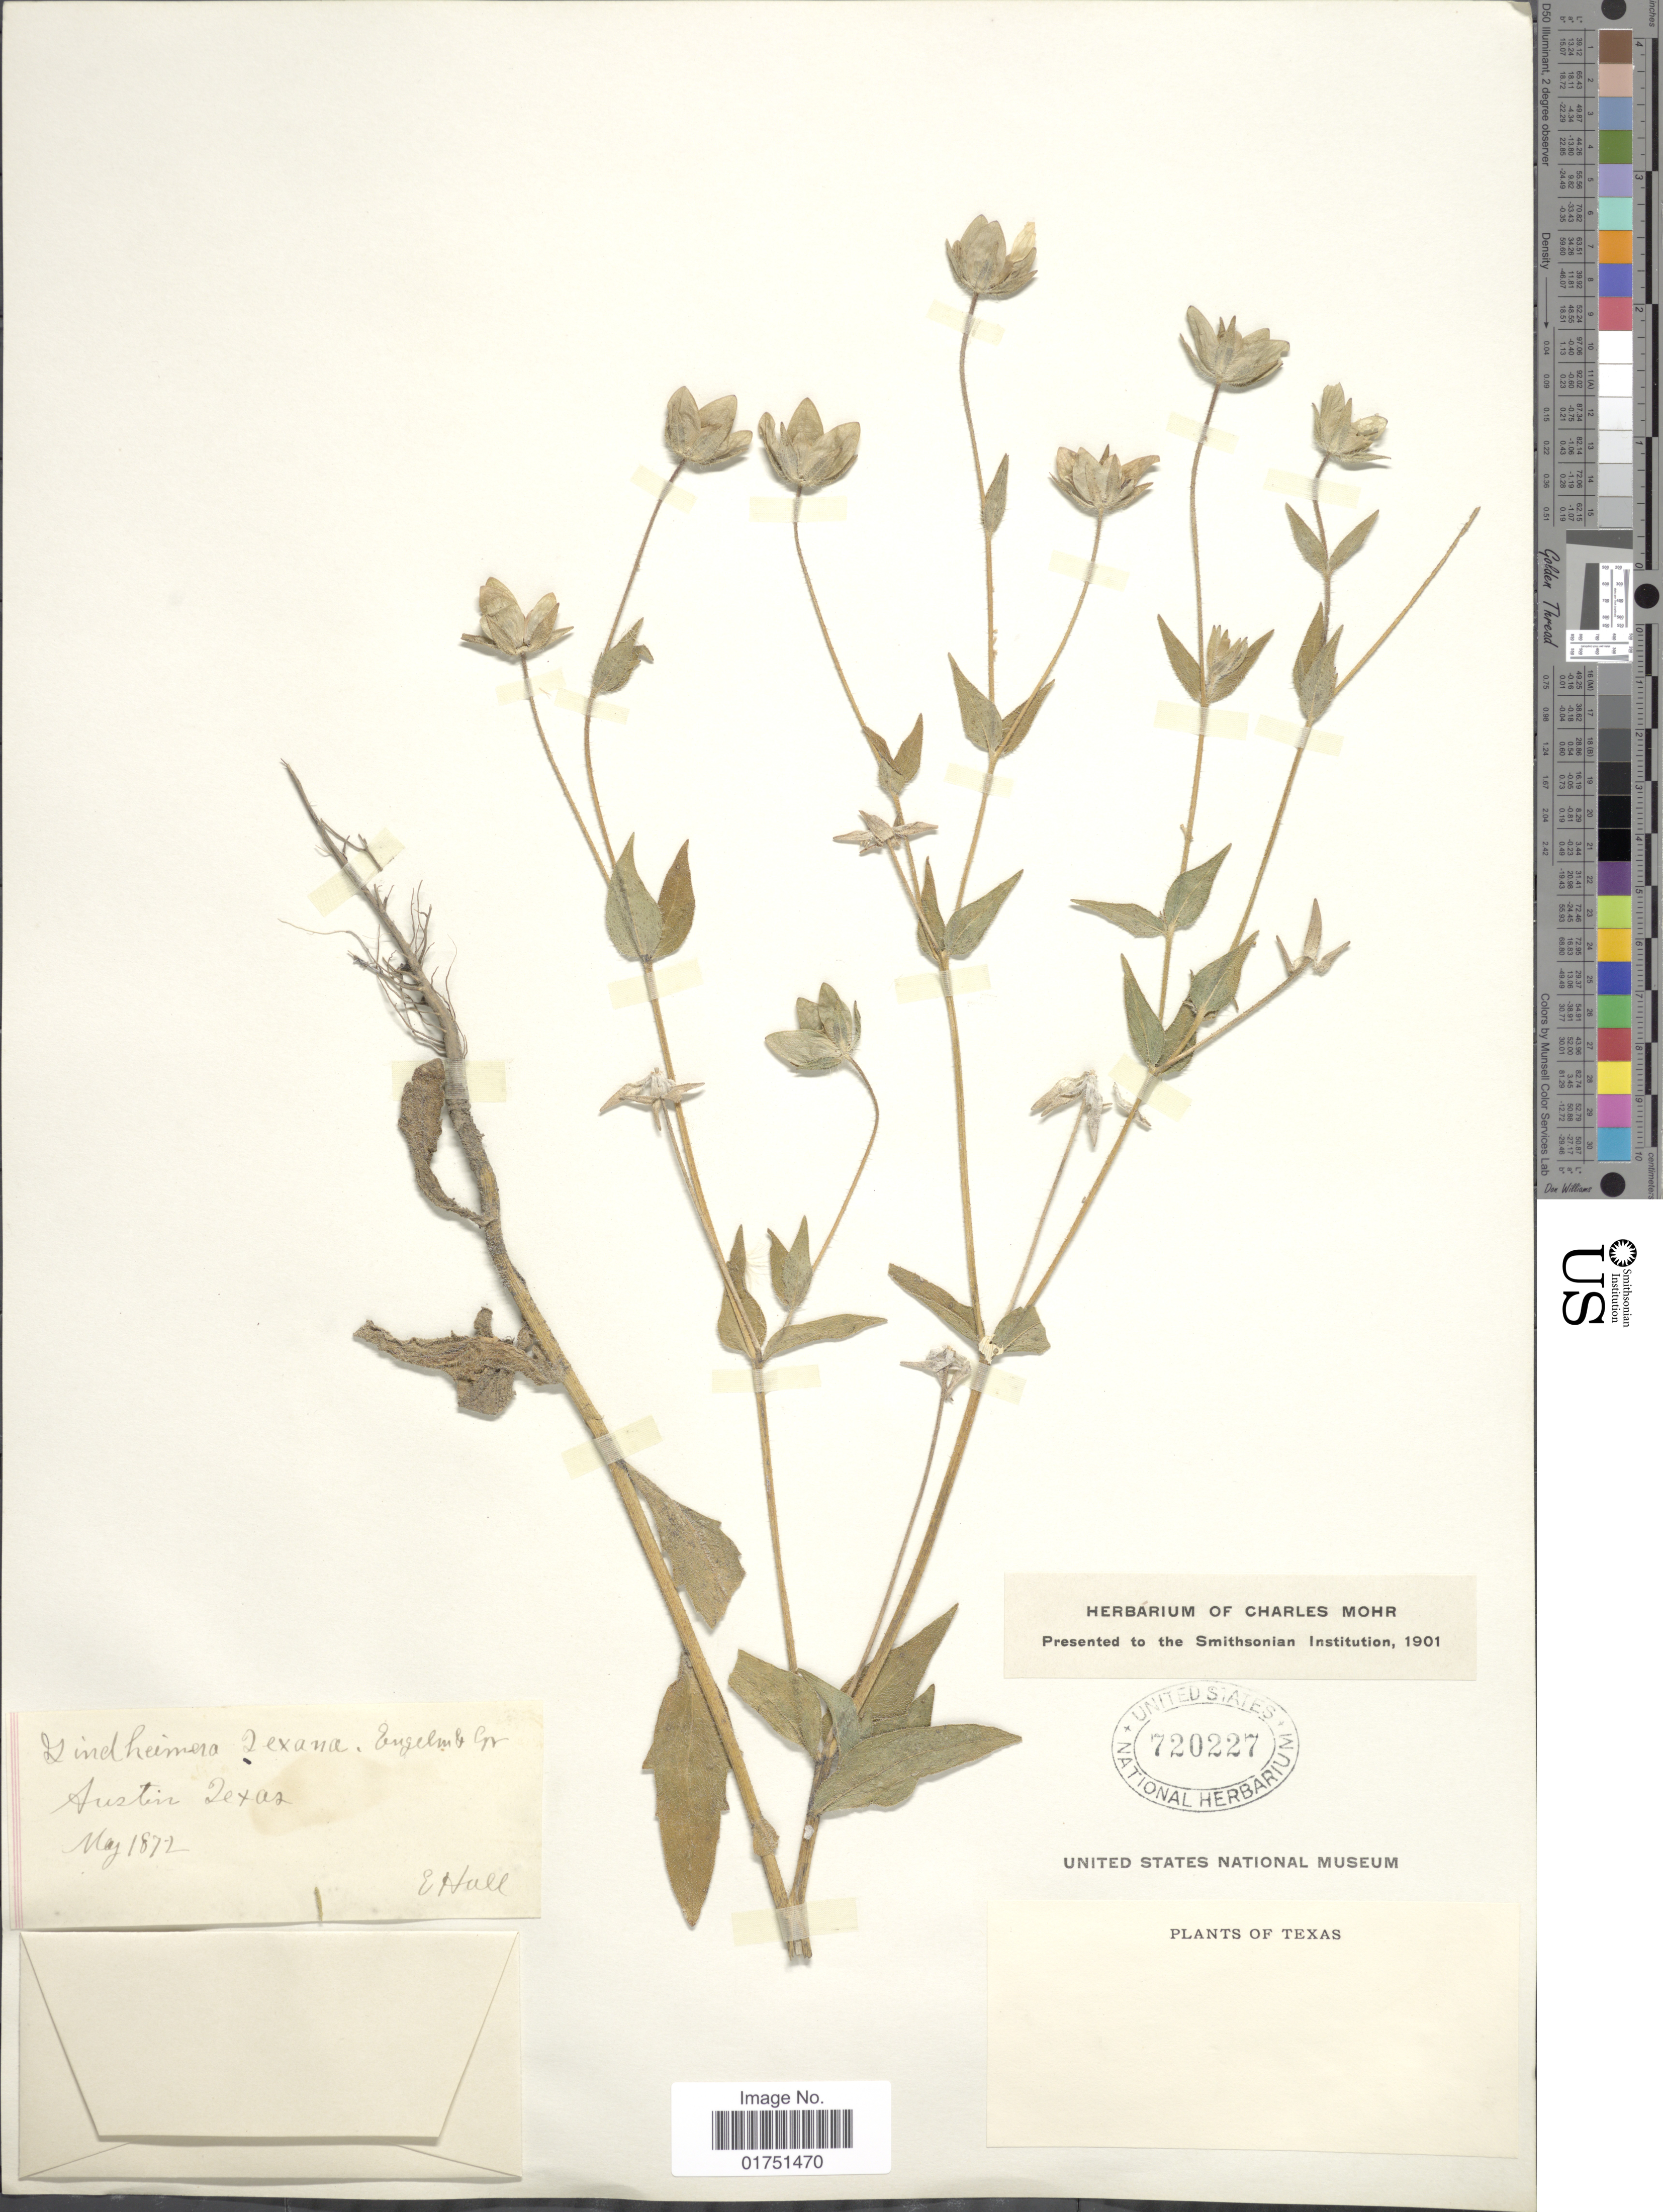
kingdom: Plantae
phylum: Tracheophyta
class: Magnoliopsida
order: Asterales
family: Asteraceae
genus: Lindheimera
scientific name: Lindheimera texana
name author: A. Gray & Engelm. in A. Gray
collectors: E. Hall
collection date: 1872-05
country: United States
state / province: Texas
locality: Austin, Texas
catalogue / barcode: US 720227